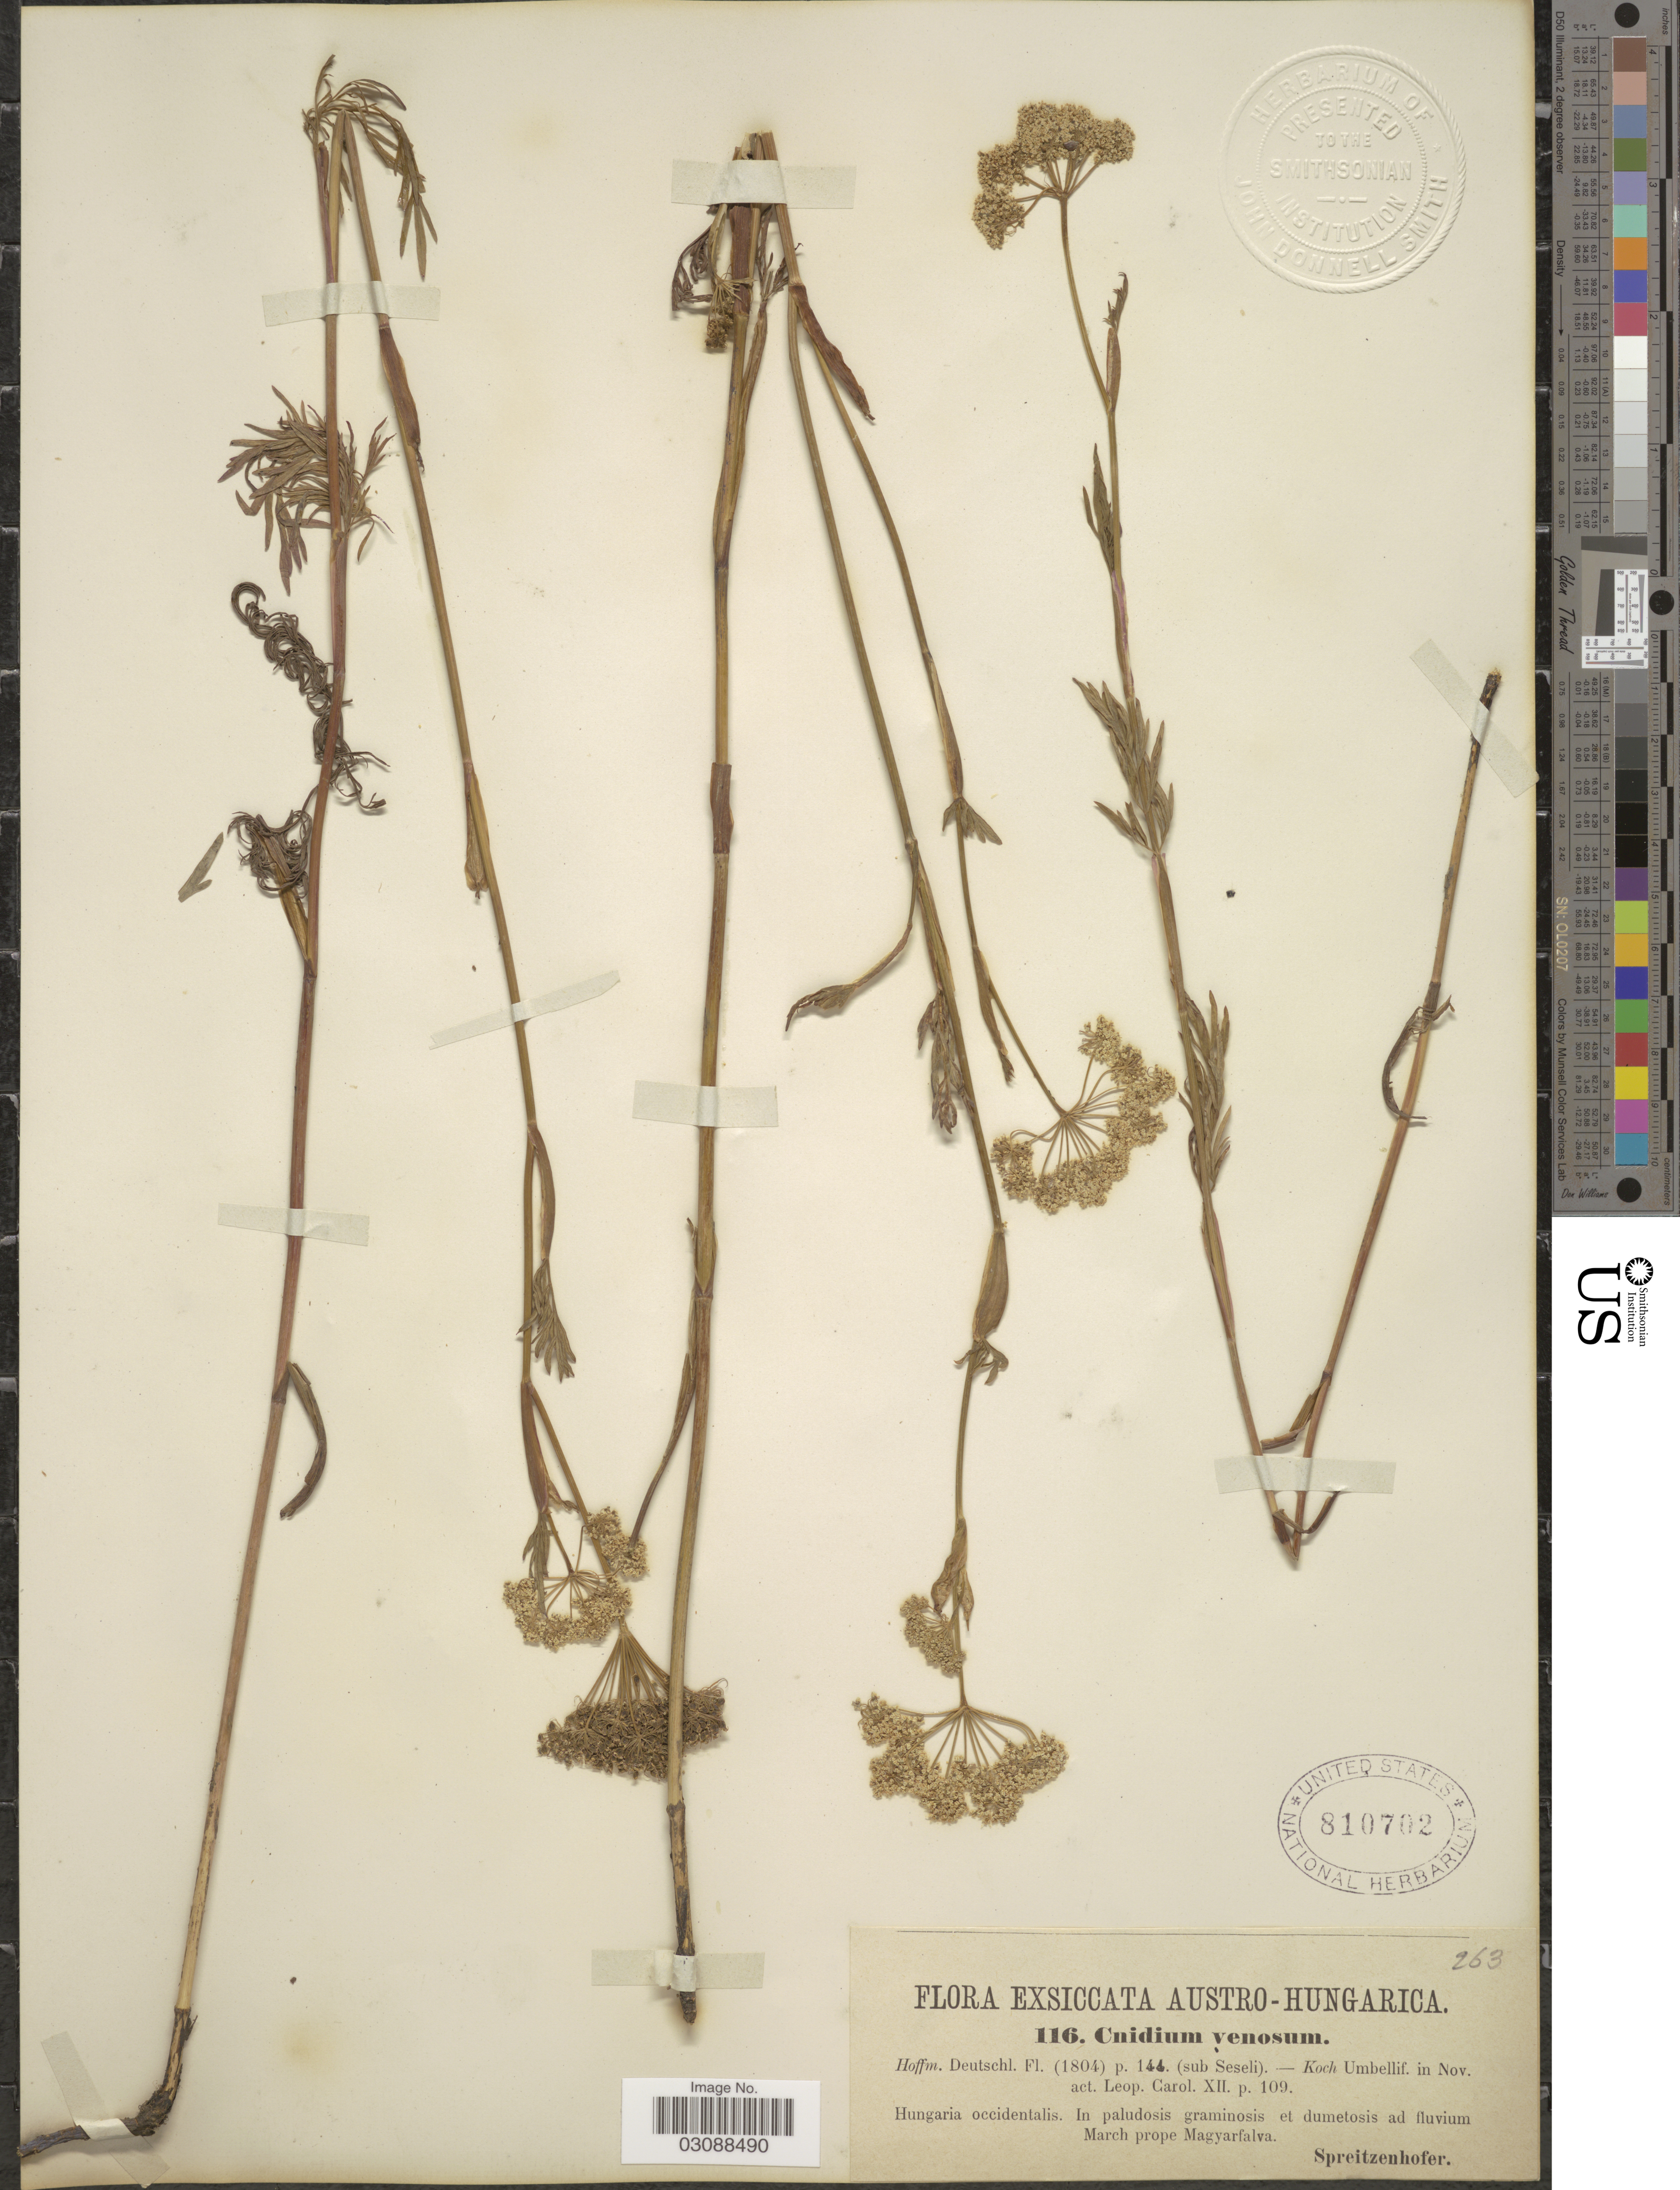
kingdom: Plantae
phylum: Tracheophyta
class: Magnoliopsida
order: Apiales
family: Apiaceae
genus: Cnidium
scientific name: Cnidium venosum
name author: (Hoffm.) W.D.J. Koch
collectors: Spreitzenhofer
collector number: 116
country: Hungary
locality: Hungaria Occidentalis. In paludosis graminosis et dumetosis ad fluvium March prope Magyarfalva.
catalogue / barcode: US 810702